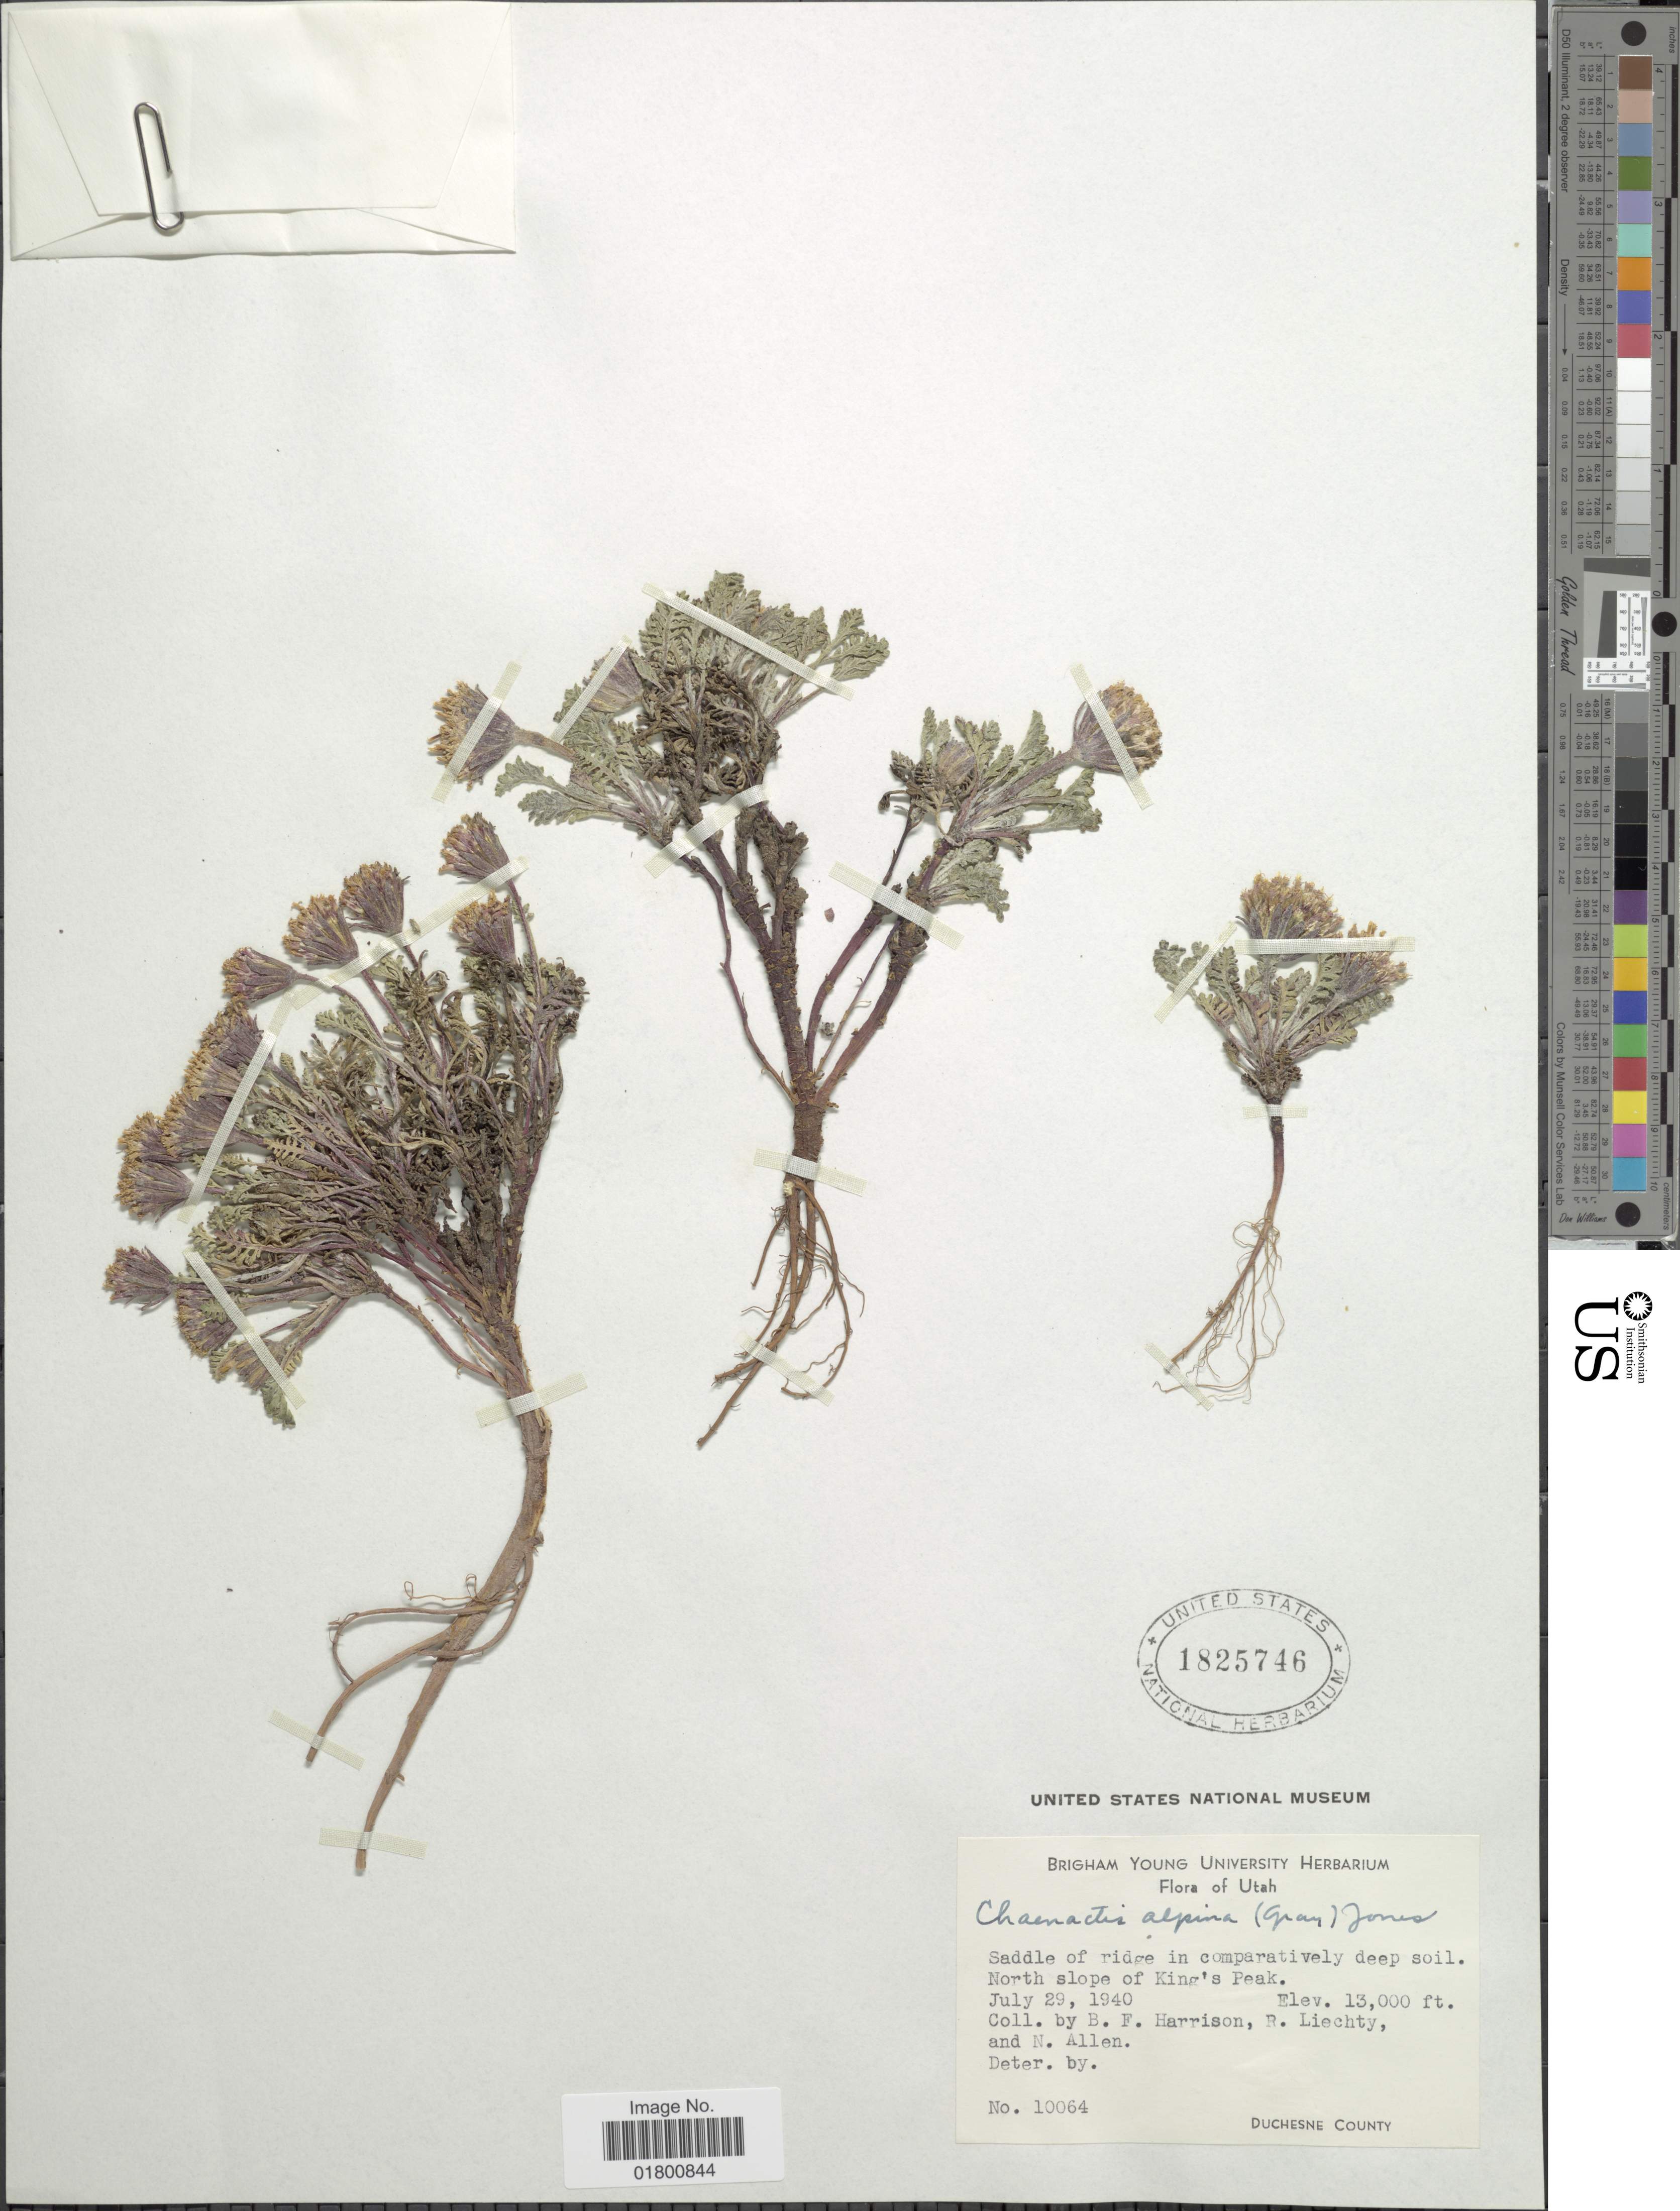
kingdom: Plantae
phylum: Tracheophyta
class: Magnoliopsida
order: Asterales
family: Asteraceae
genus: Chaenactis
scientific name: Chaenactis alpina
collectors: B. F. Harrison, R. Liechty & N. Allen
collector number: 10064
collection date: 1940-07-29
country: United States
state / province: Utah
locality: Saddle of ridge in comparatively deep soil, NOrth slope of King's Peak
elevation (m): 3962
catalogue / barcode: US 1825746